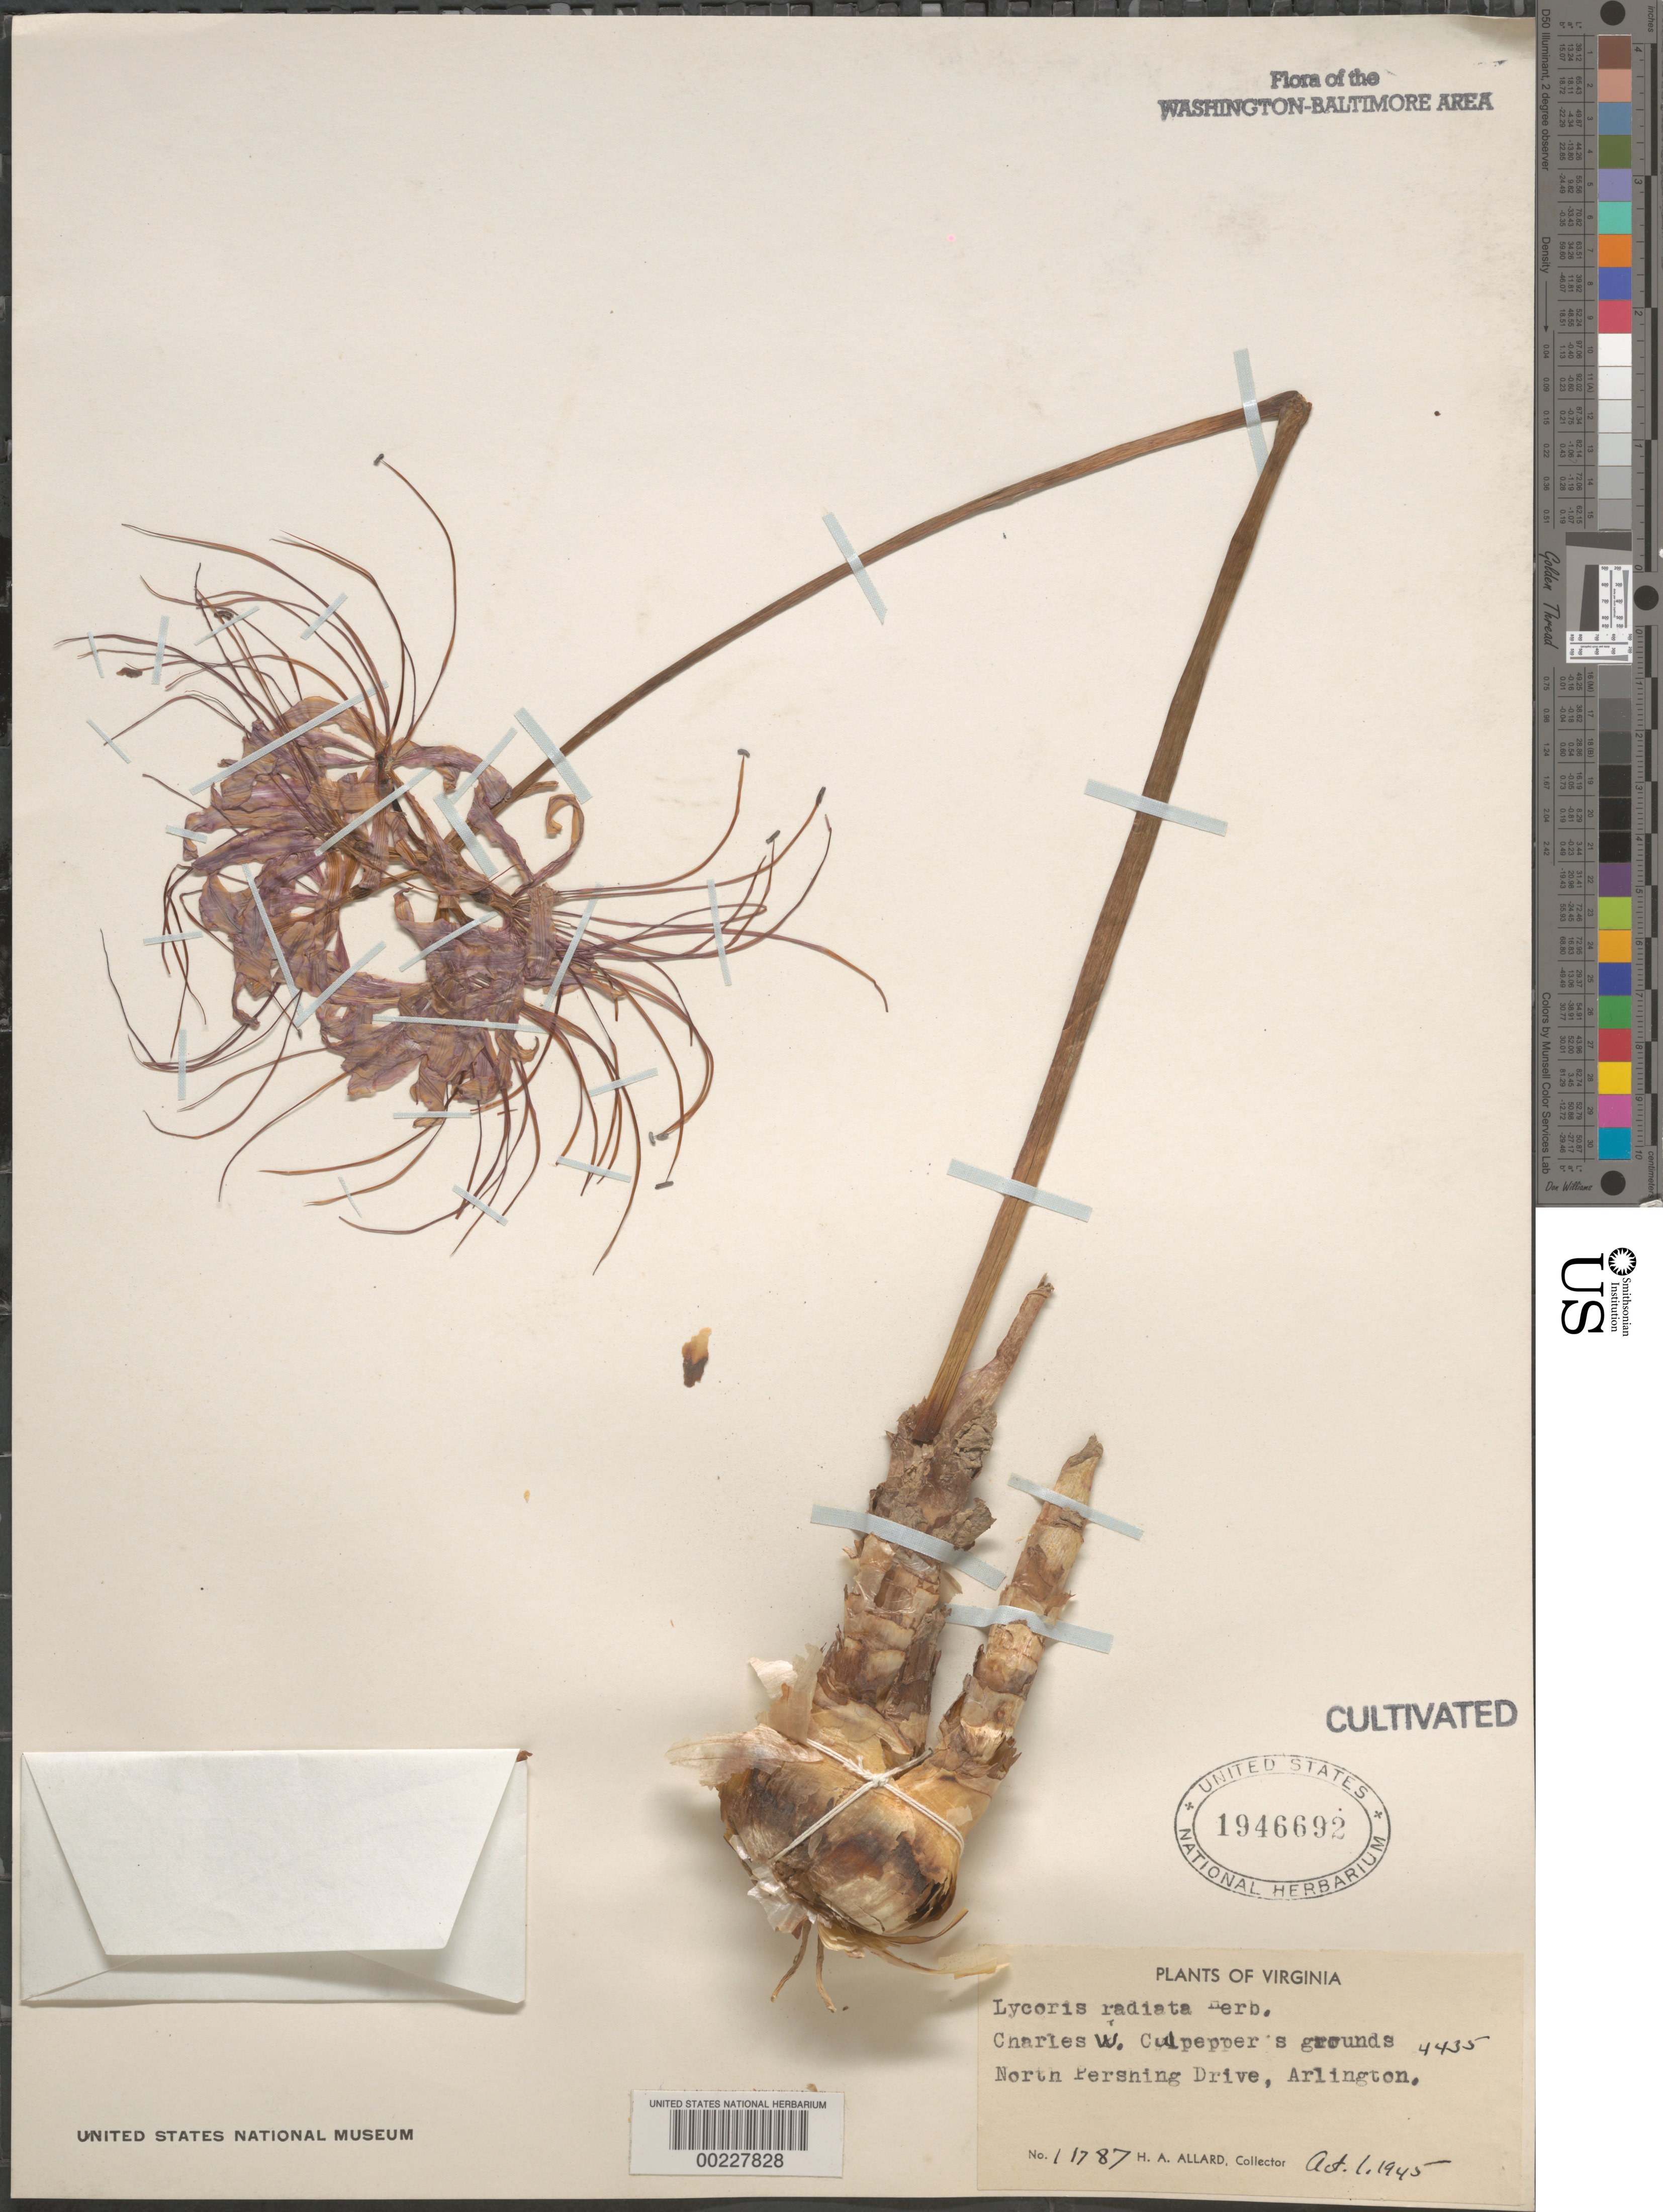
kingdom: Plantae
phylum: Tracheophyta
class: Liliopsida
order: Asparagales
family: Amaryllidaceae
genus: Lycoris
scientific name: Lycoris radiata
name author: Herb.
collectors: H. A. Allard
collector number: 11787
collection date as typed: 01 Oct 1945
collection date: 1945-10-01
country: United States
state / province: Virginia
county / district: Arlington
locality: Arlington, 4435 N Pershing Dr, Charles W. Culpepper's grounds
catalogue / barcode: US 1946692